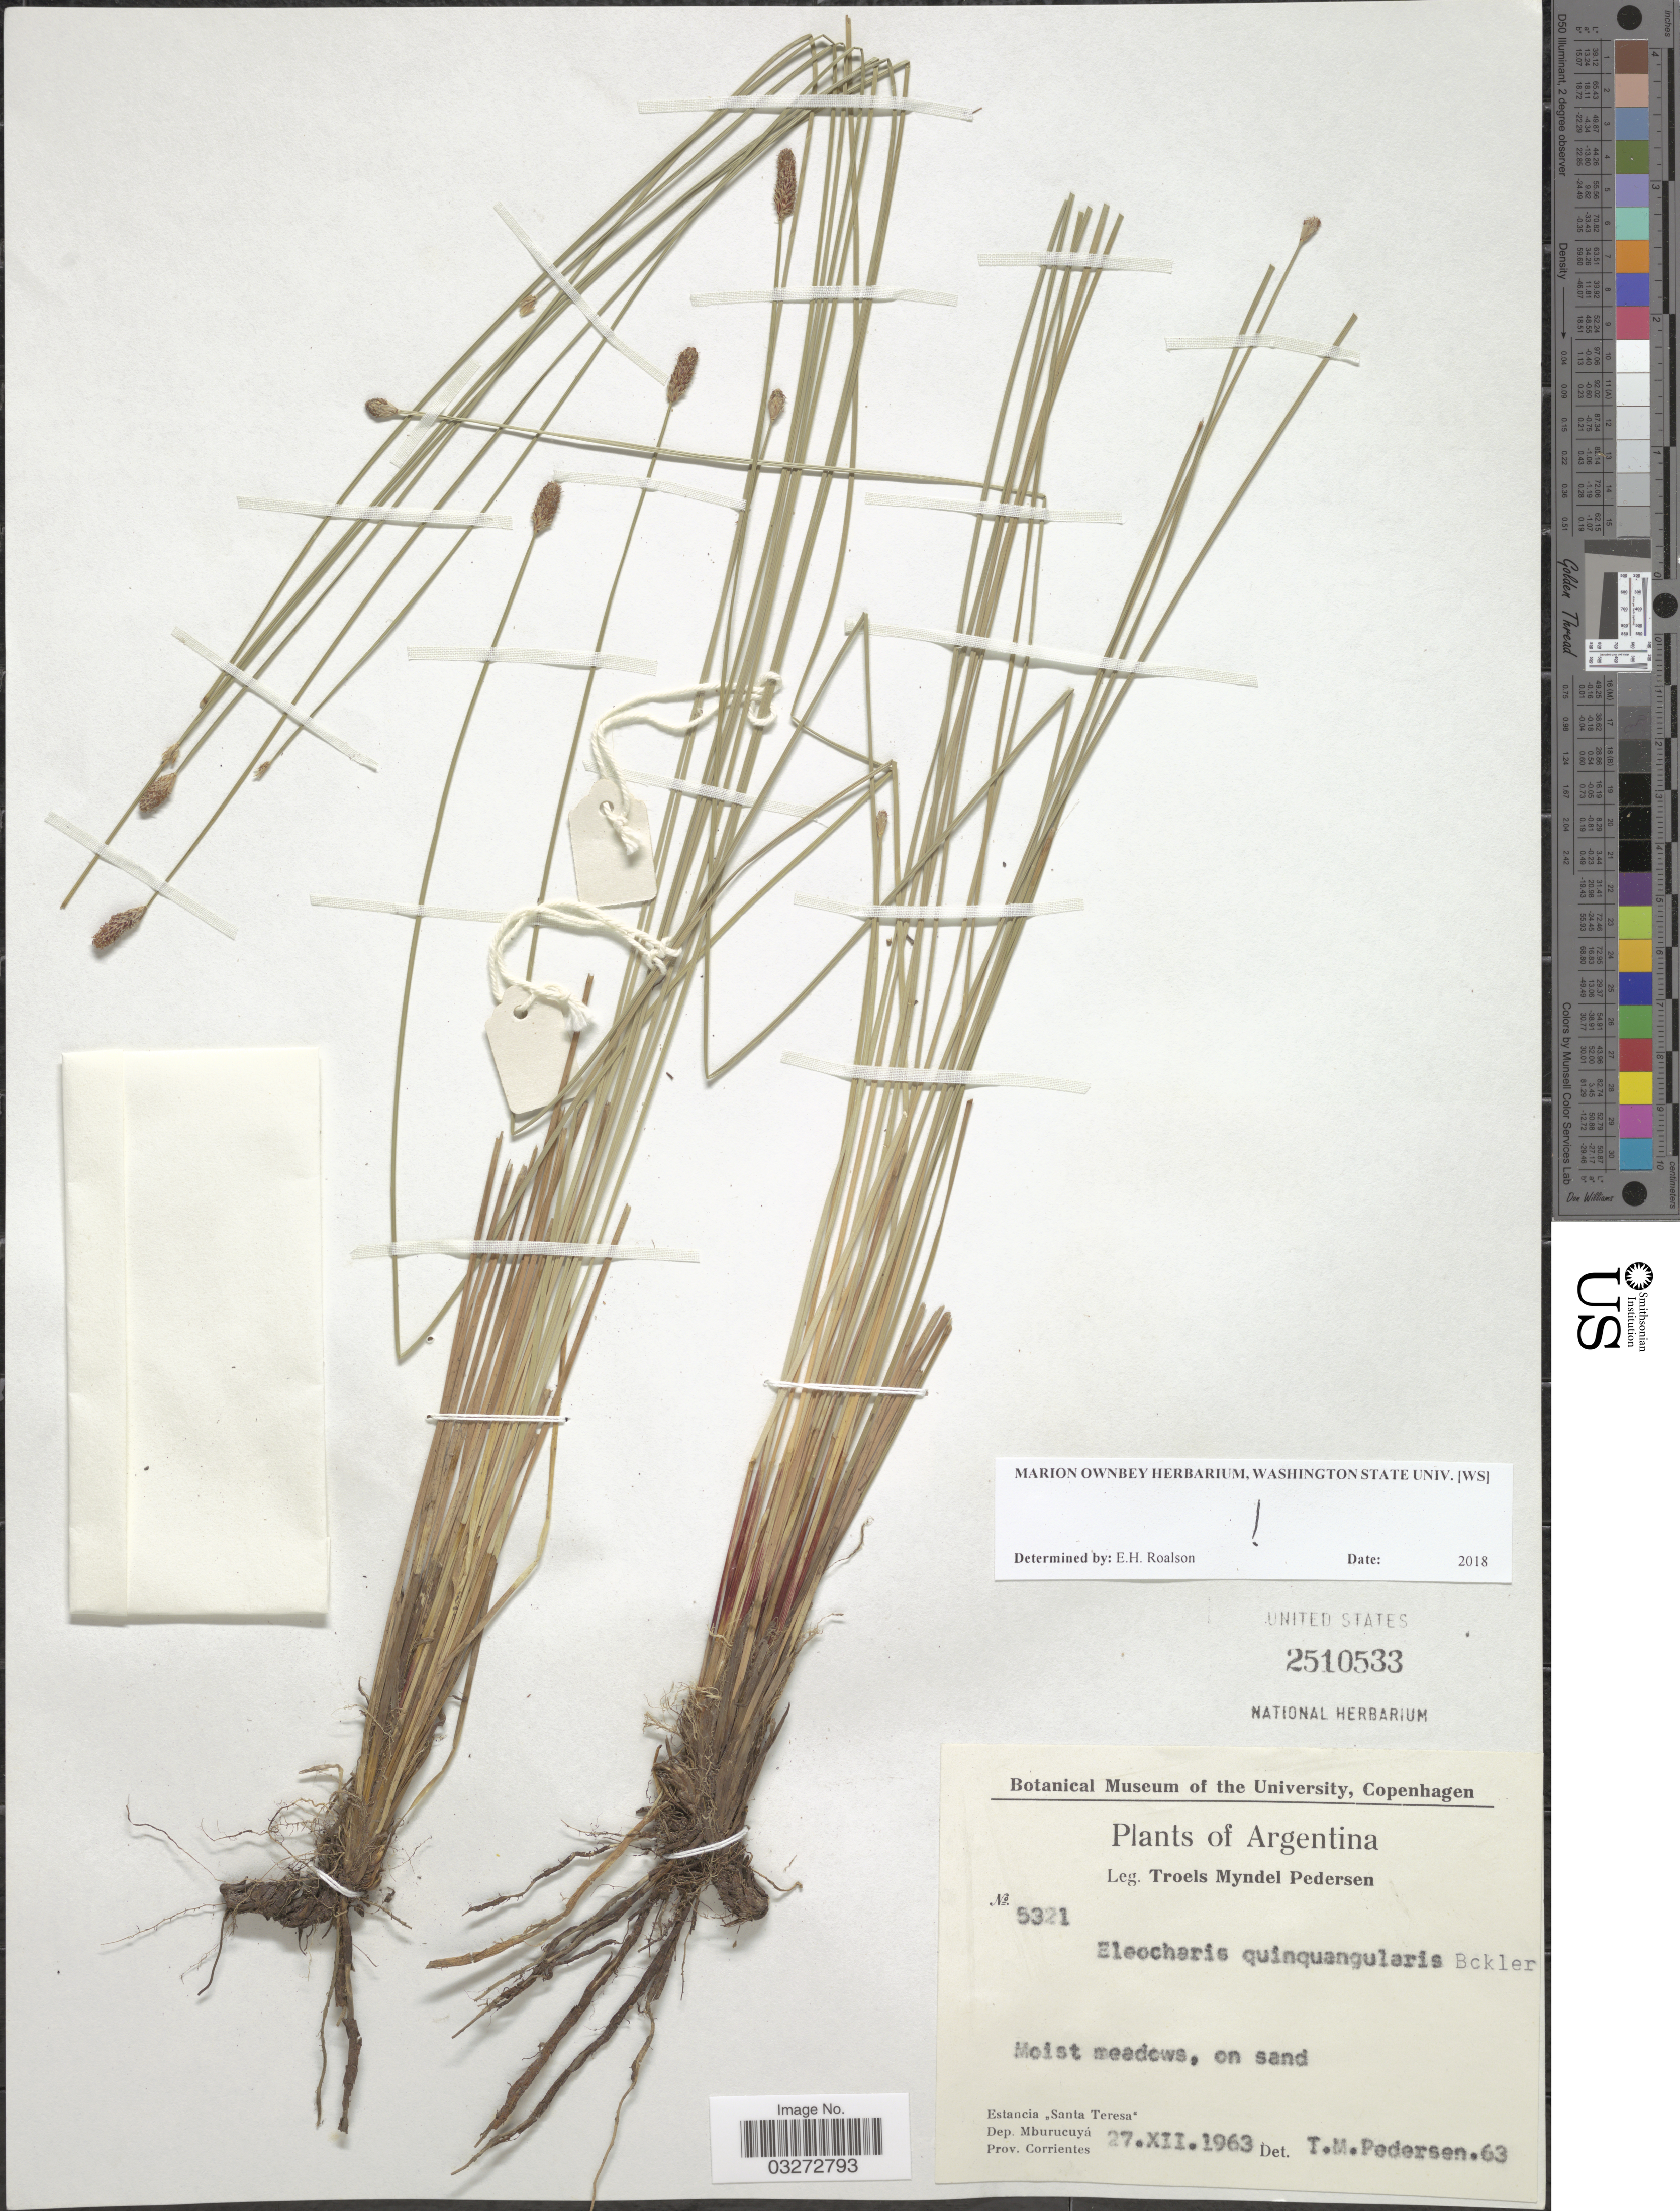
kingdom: Plantae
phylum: Tracheophyta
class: Liliopsida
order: Poales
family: Cyperaceae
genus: Eleocharis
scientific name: Eleocharis quinquangularis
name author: Boeckeler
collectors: T. Pederson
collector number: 5321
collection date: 1963-12-27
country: Argentina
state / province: Corrientes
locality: Estancia "Santa Teresa", Dep. Mburucuyá.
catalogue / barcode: US 2510533